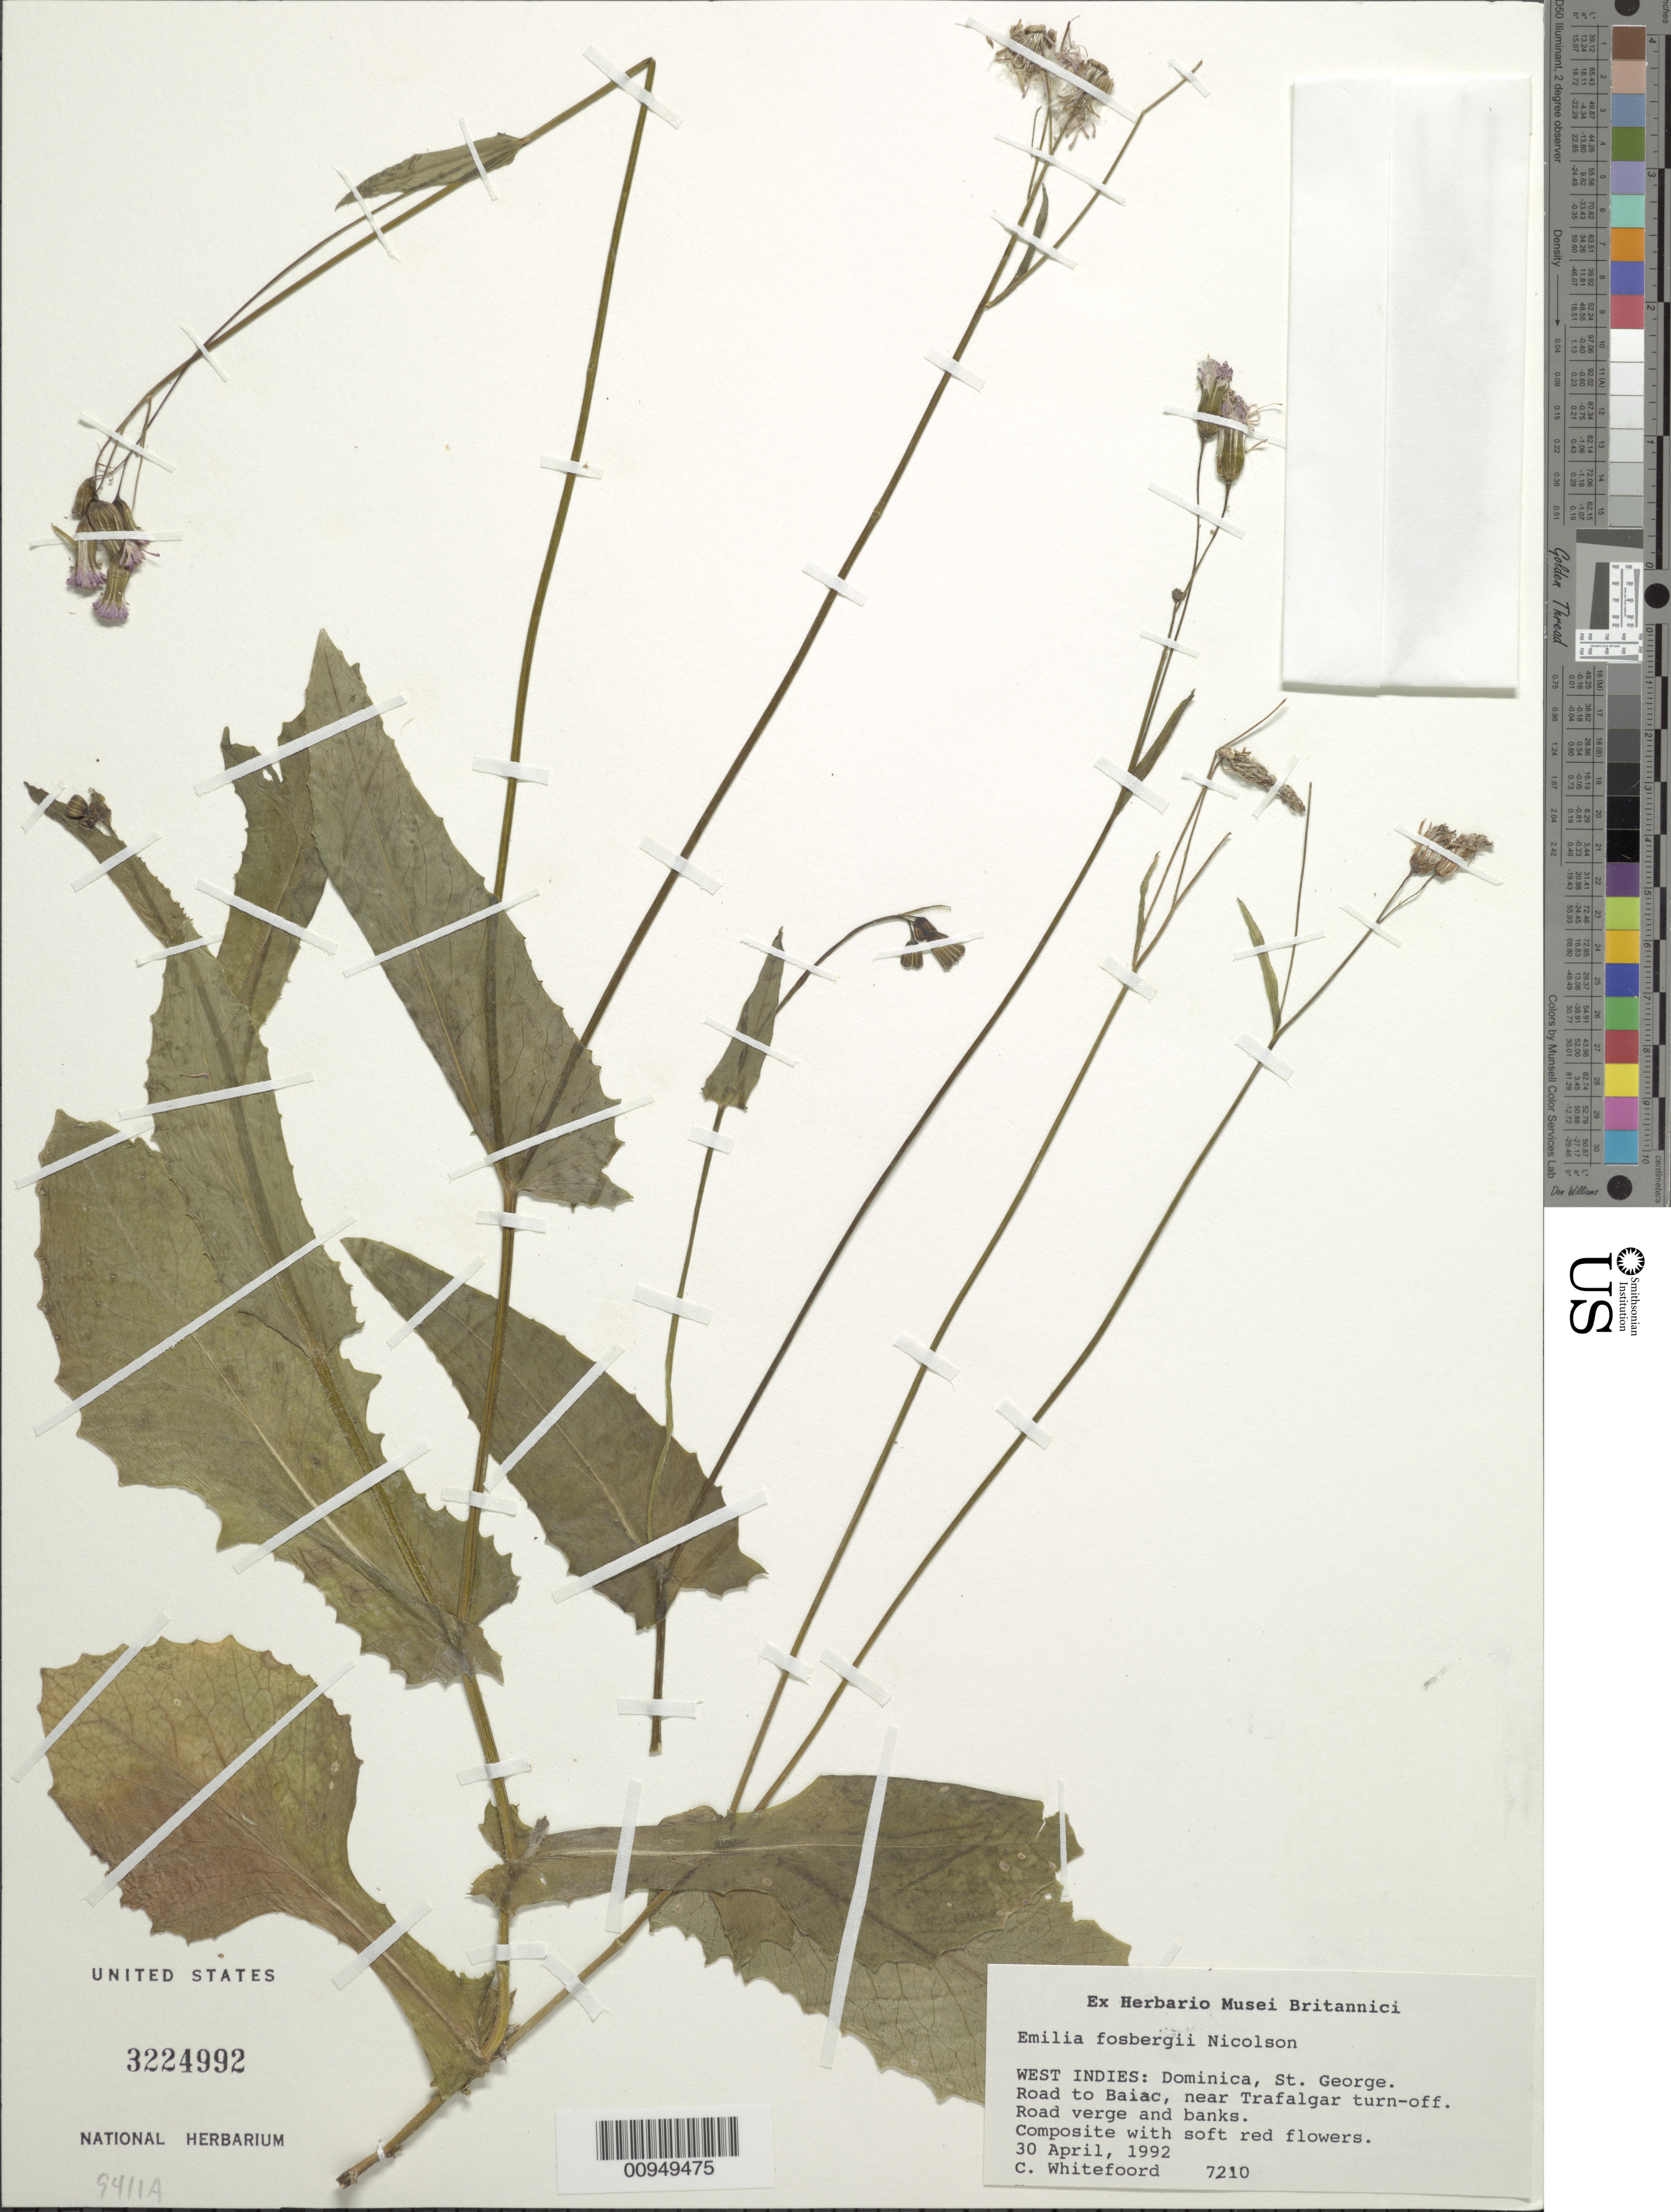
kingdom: Plantae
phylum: Tracheophyta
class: Magnoliopsida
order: Asterales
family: Asteraceae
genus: Emilia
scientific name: Emilia fosbergii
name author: Nicolson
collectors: C. Whitefoord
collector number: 7210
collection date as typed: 30 Apr 1992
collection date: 1992-04-30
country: Dominica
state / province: St. George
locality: Road to Baiac, near Trafalgar turn-off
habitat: Road verge and banks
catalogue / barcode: US 3224992